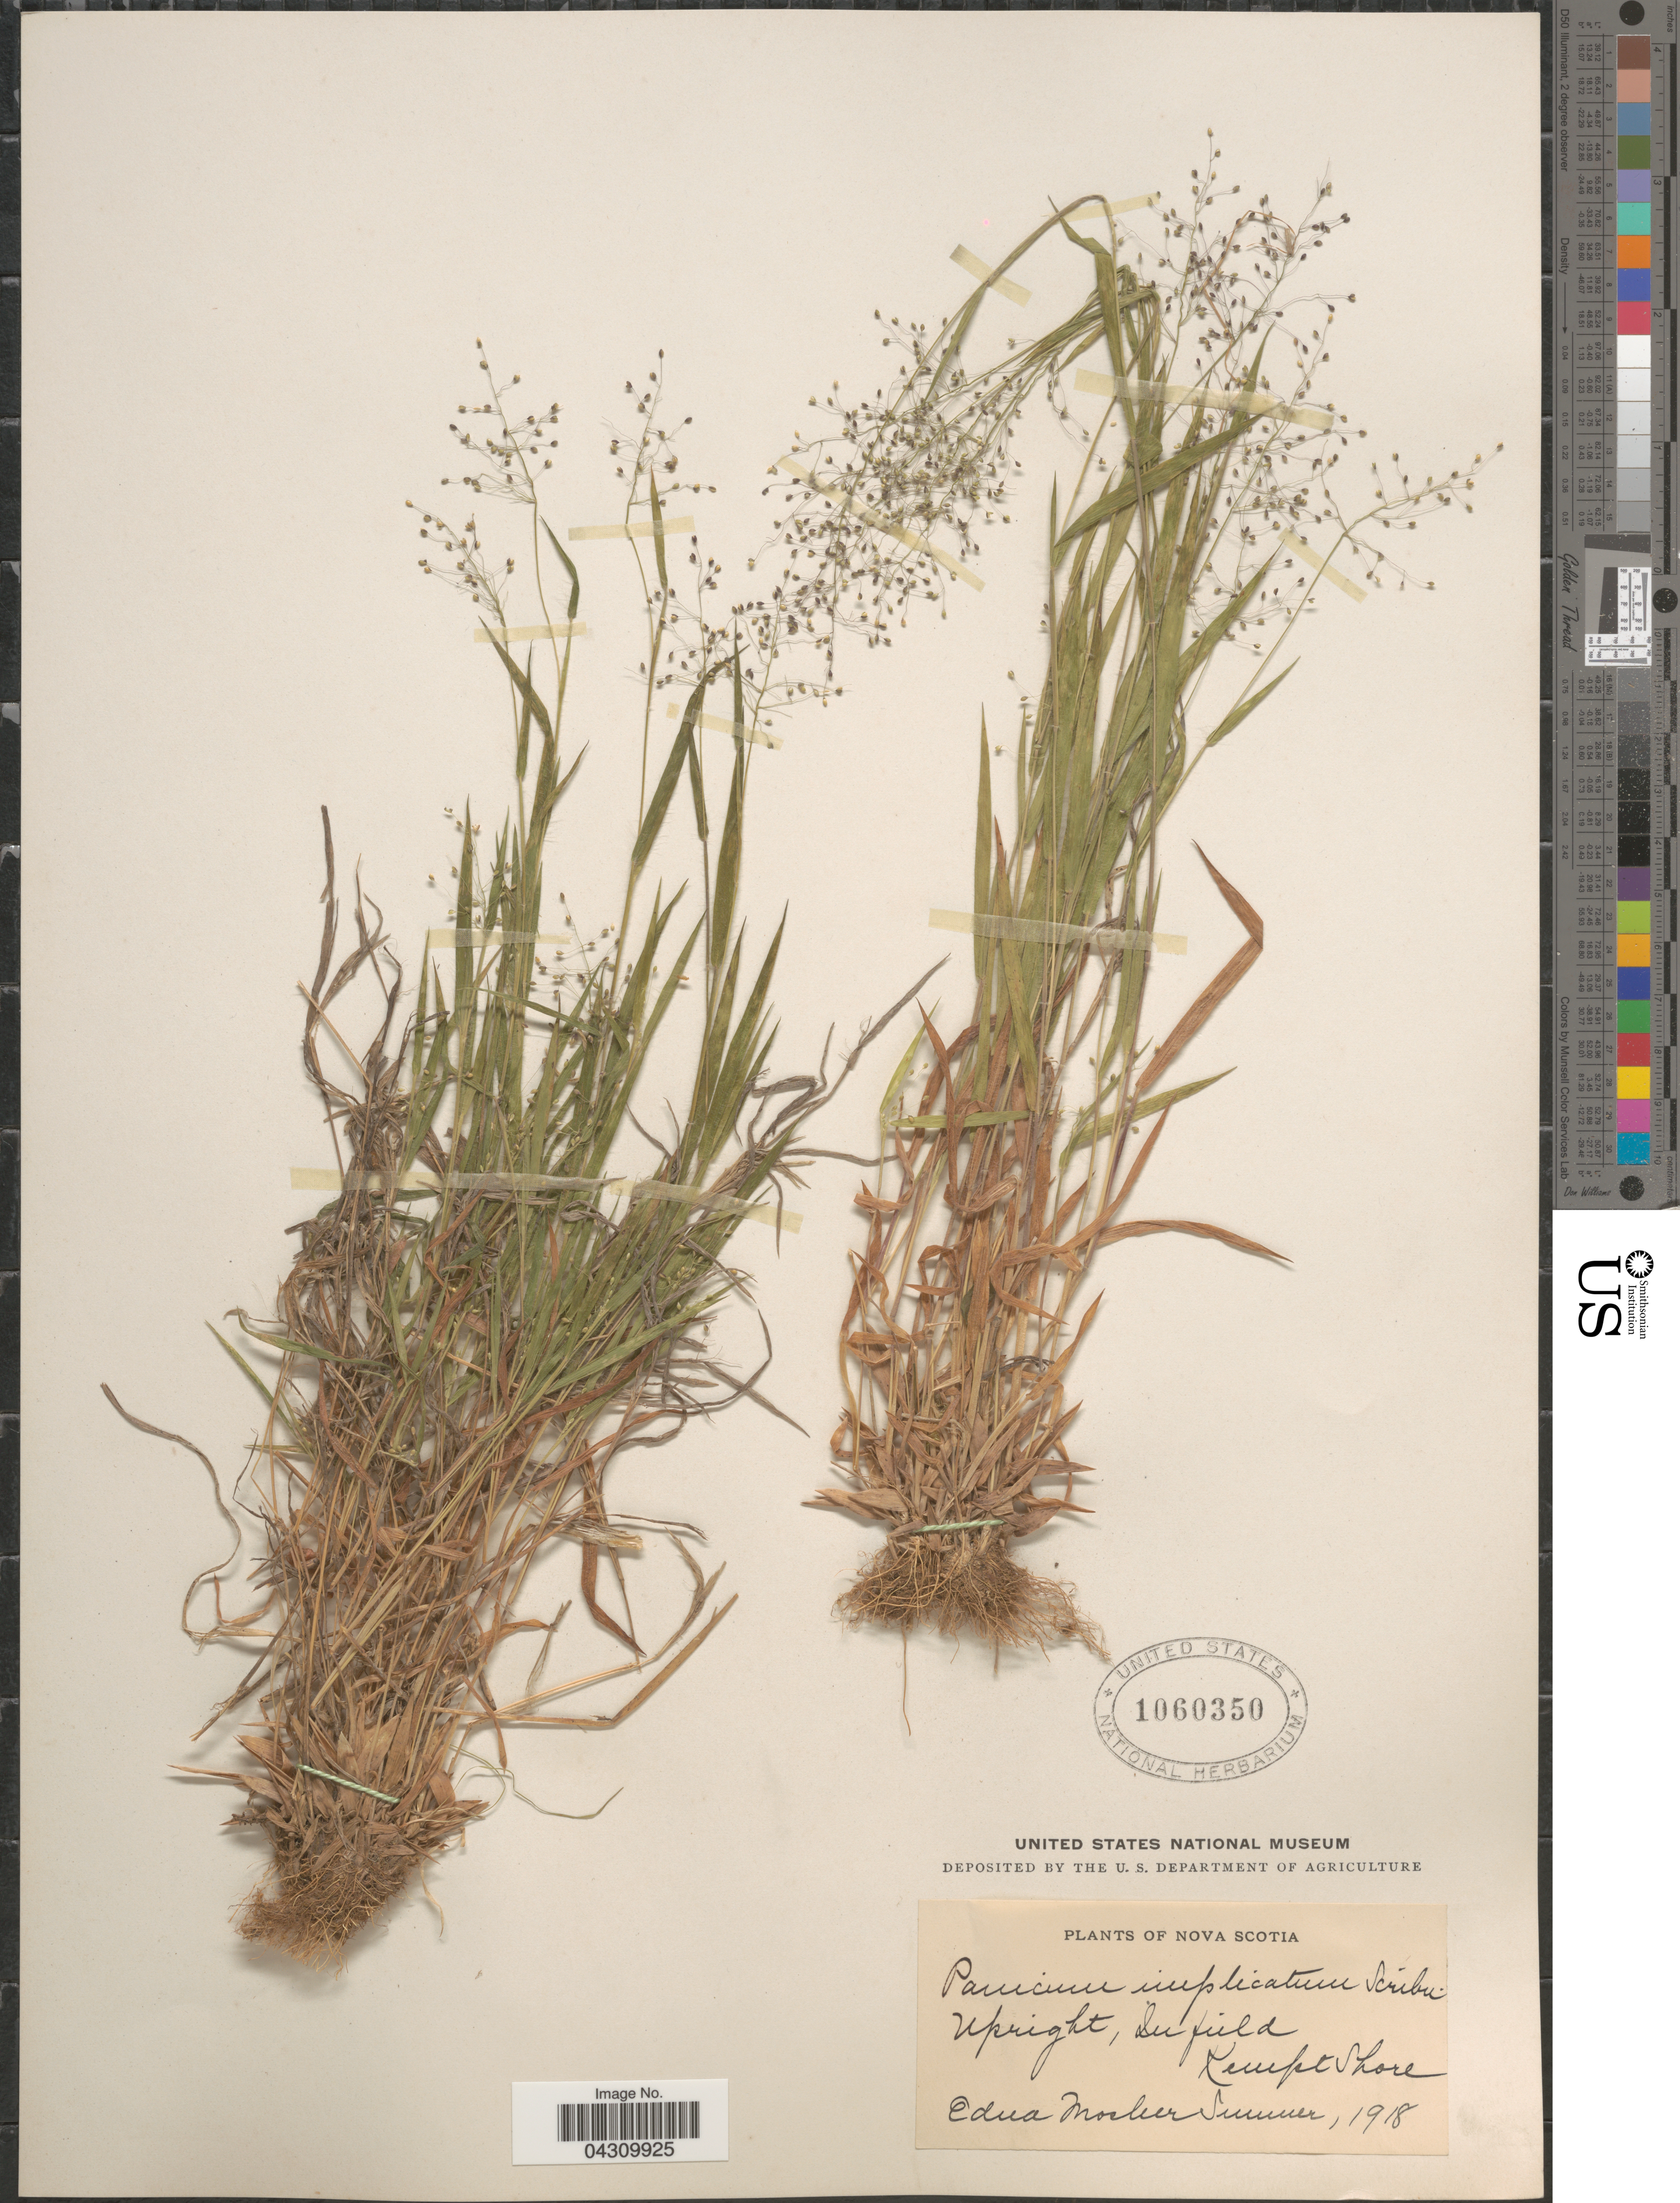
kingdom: Plantae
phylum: Tracheophyta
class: Liliopsida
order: Poales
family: Poaceae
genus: Dichanthelium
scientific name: Dichanthelium acuminatum var. acuminatum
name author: (Sw.) Gould & C.A. Clark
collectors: E. Mosher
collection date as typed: Summer 1918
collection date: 1918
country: Canada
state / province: Nova Scotia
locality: Upright, In field. Kempt Shore.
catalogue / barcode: US 1060350